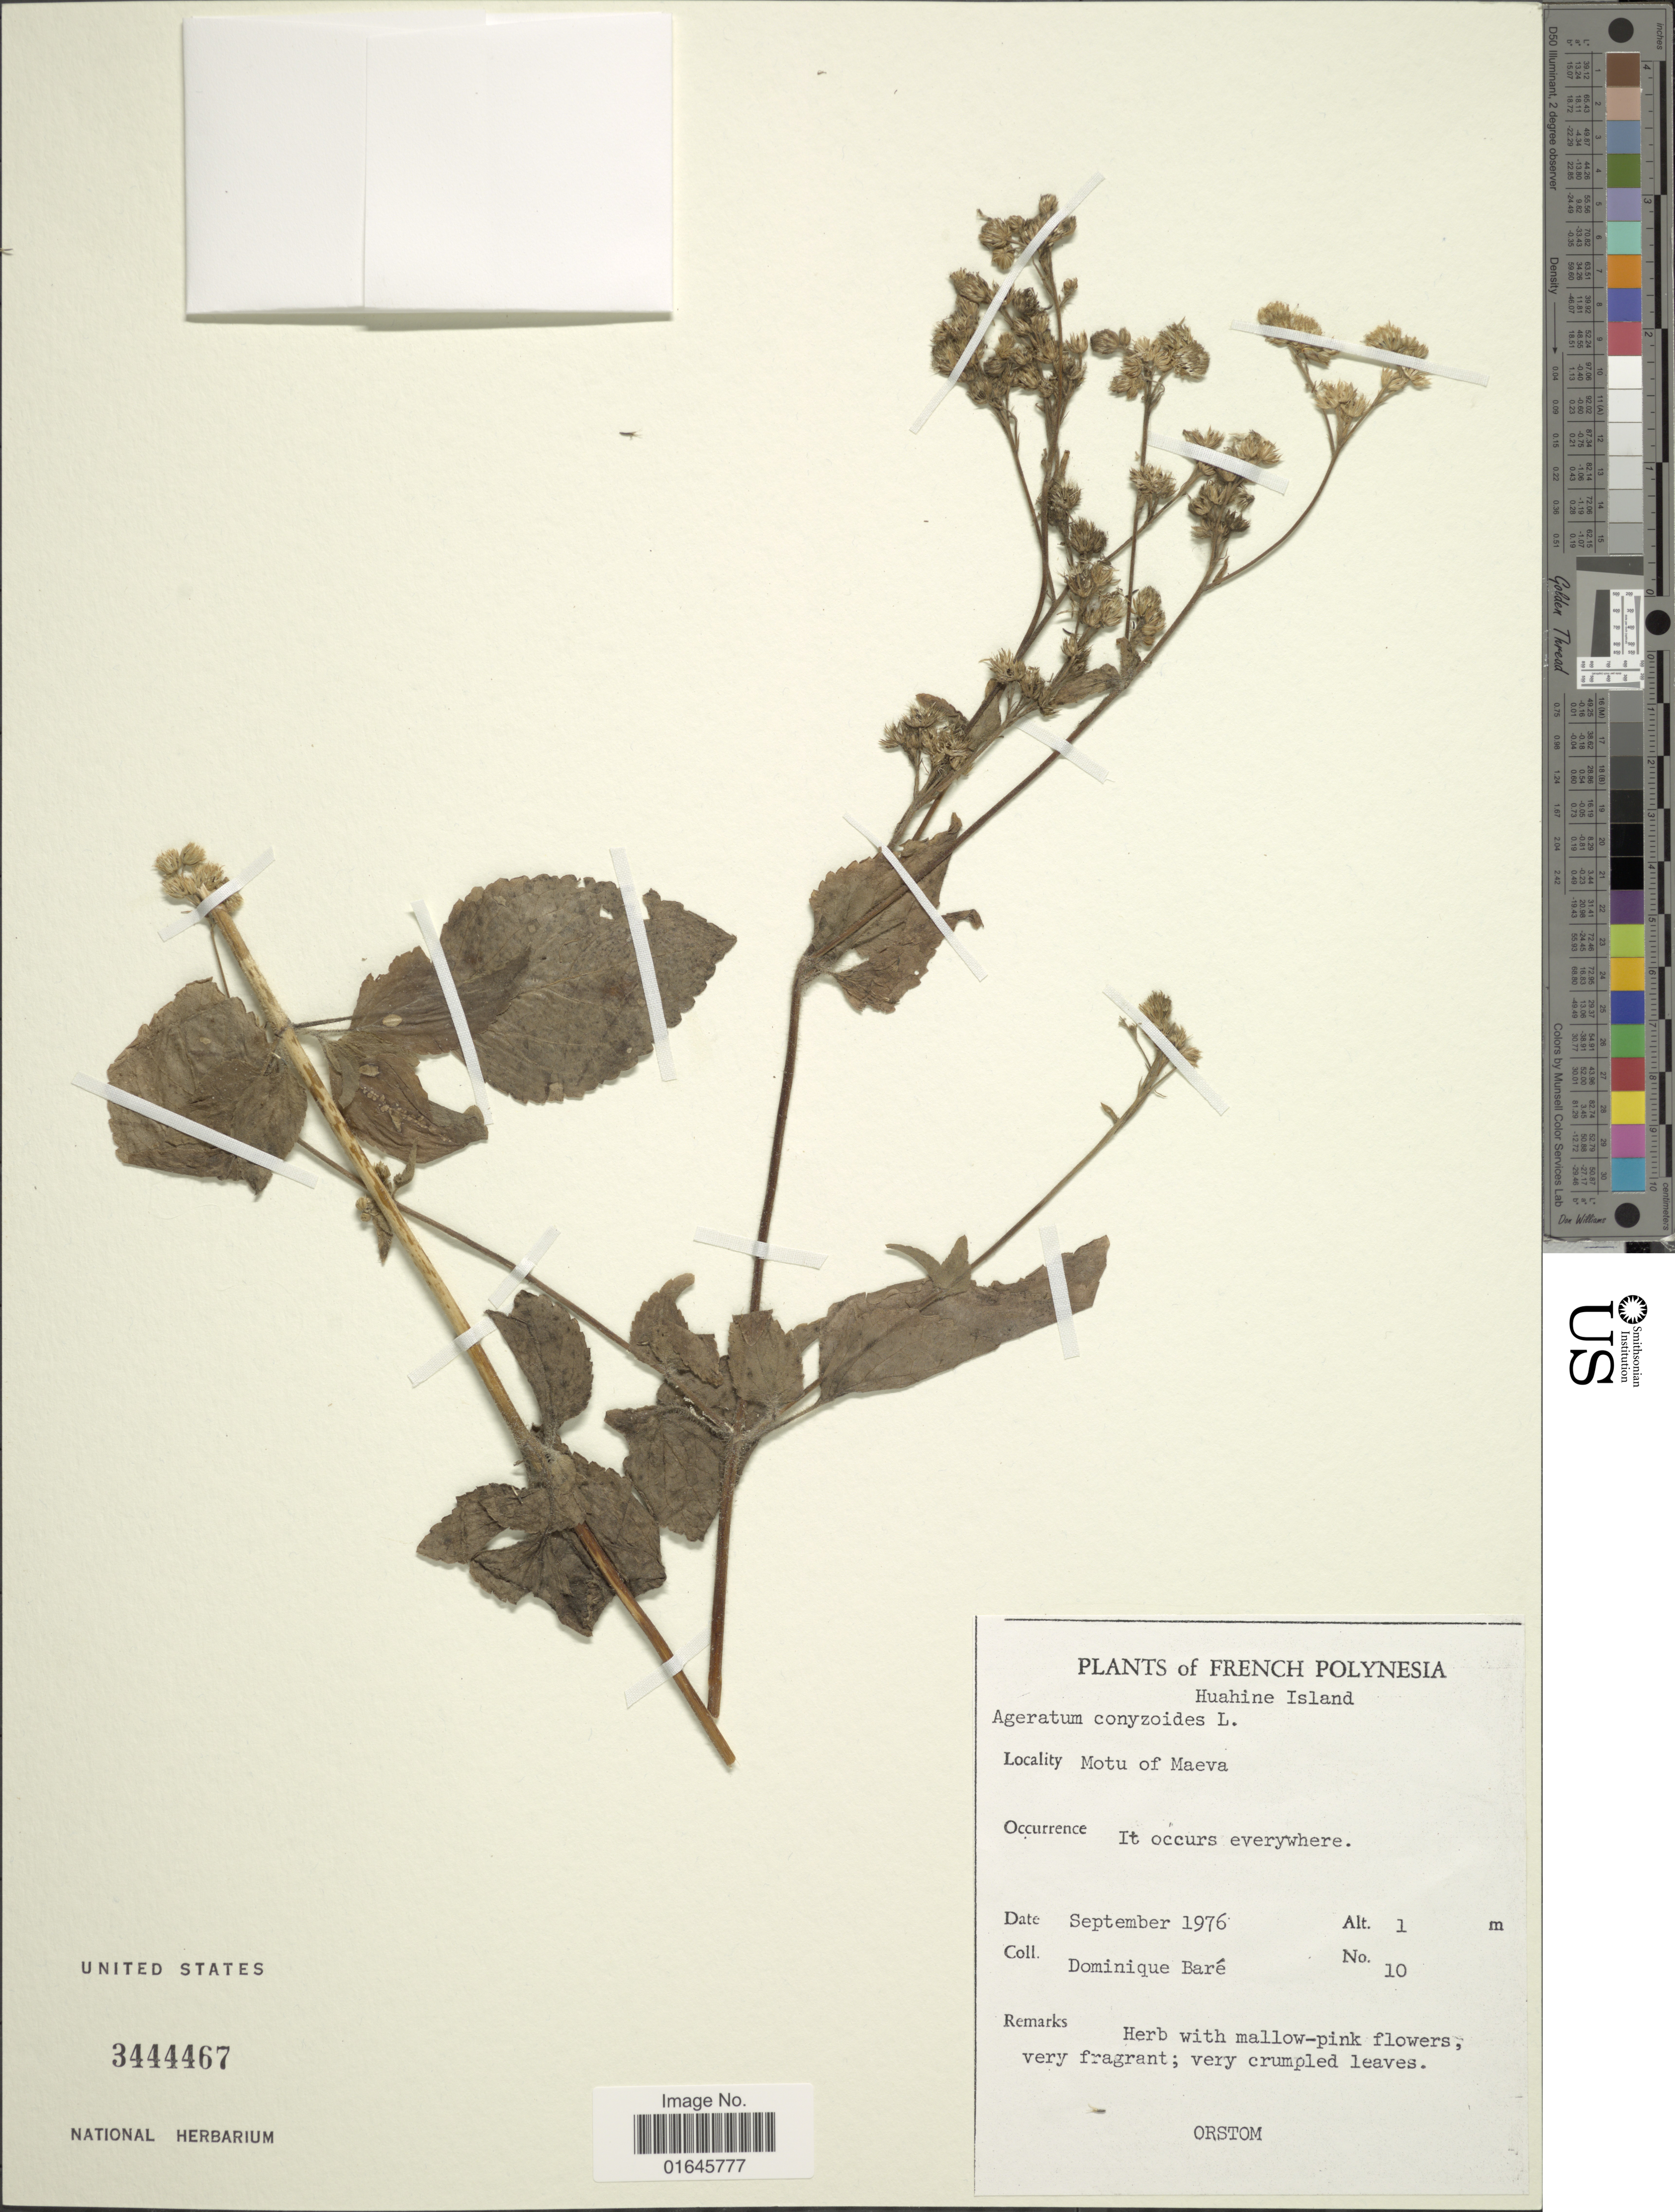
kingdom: Plantae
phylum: Tracheophyta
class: Magnoliopsida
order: Asterales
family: Asteraceae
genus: Ageratum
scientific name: Ageratum conyzoides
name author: L.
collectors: D. Baré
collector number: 10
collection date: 1976-09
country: French Polynesia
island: Huahine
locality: Huahine Island, Motu of Maeva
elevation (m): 1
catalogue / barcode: US 3444467